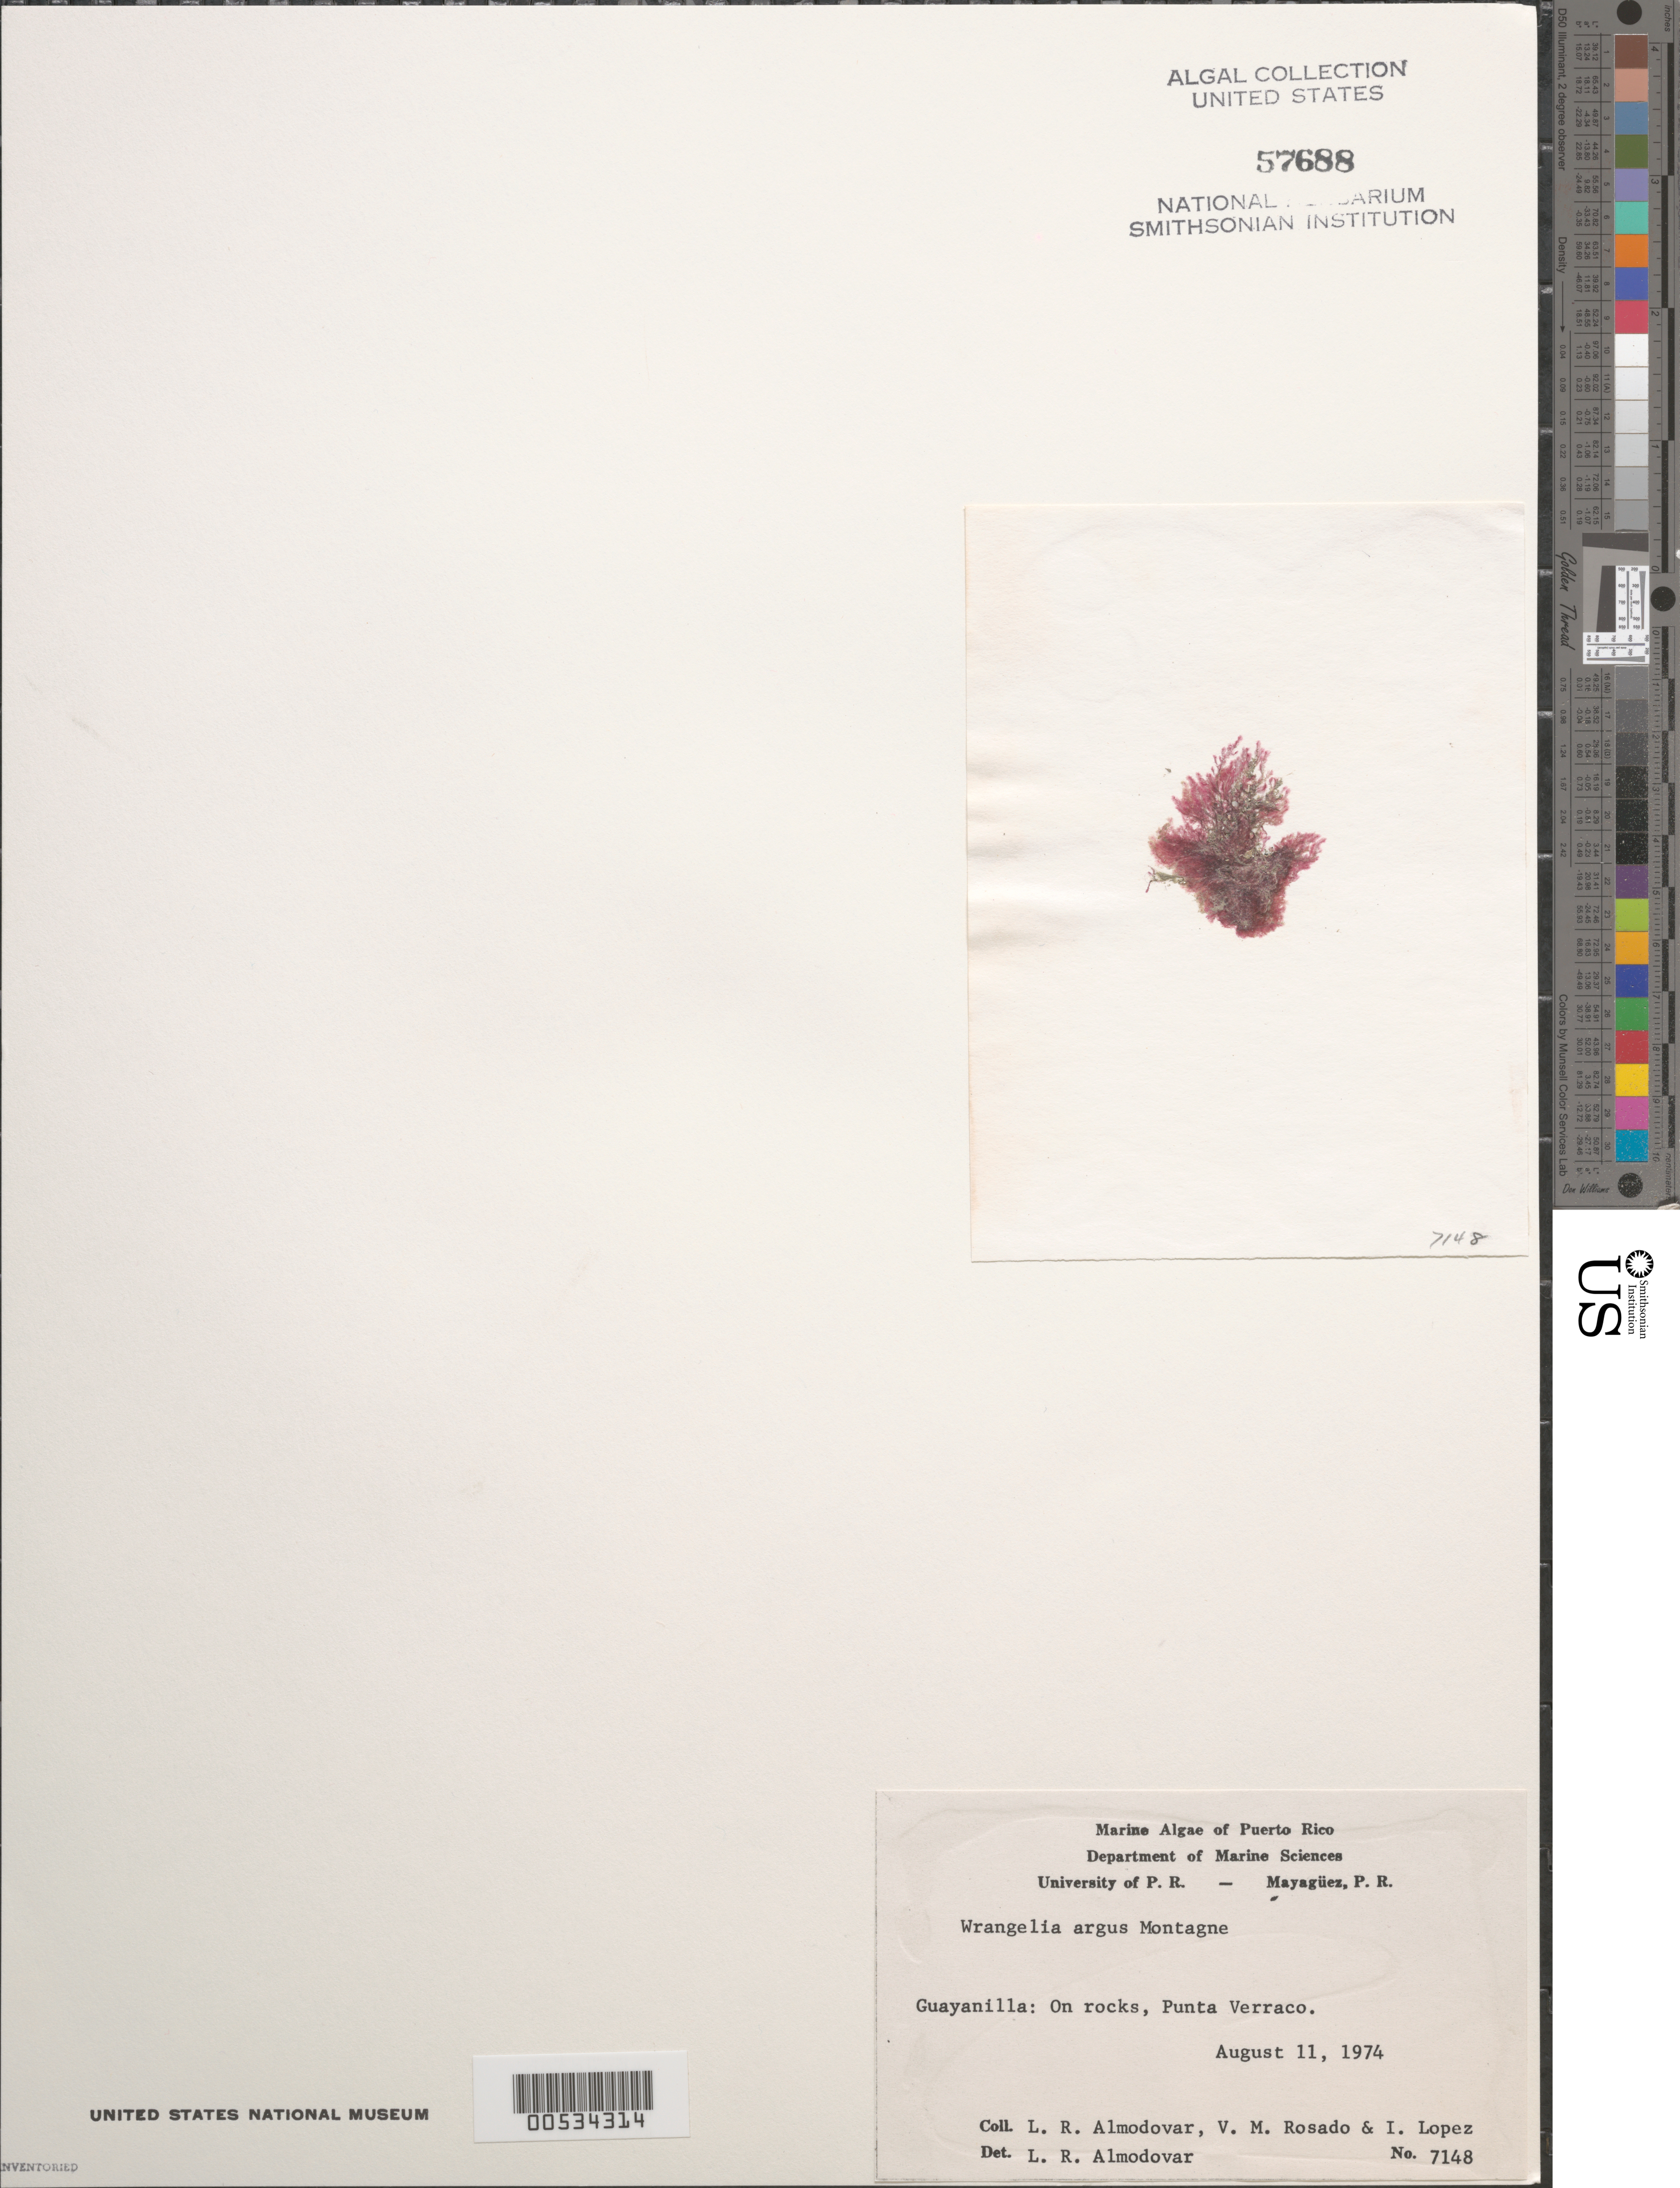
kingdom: Plantae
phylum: Rhodophyta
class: Florideophyceae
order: Ceramiales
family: Wrangeliaceae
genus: Wrangelia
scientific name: Wrangelia argus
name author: (Mont.) Mont.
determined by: Almodovar, L. R.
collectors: L. Almodovar, V. Rosado & I. Lopéz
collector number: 7148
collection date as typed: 11 Aug 1974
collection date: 1974-08-11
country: Puerto Rico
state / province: Guayanilla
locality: Punta verraco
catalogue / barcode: US 57688